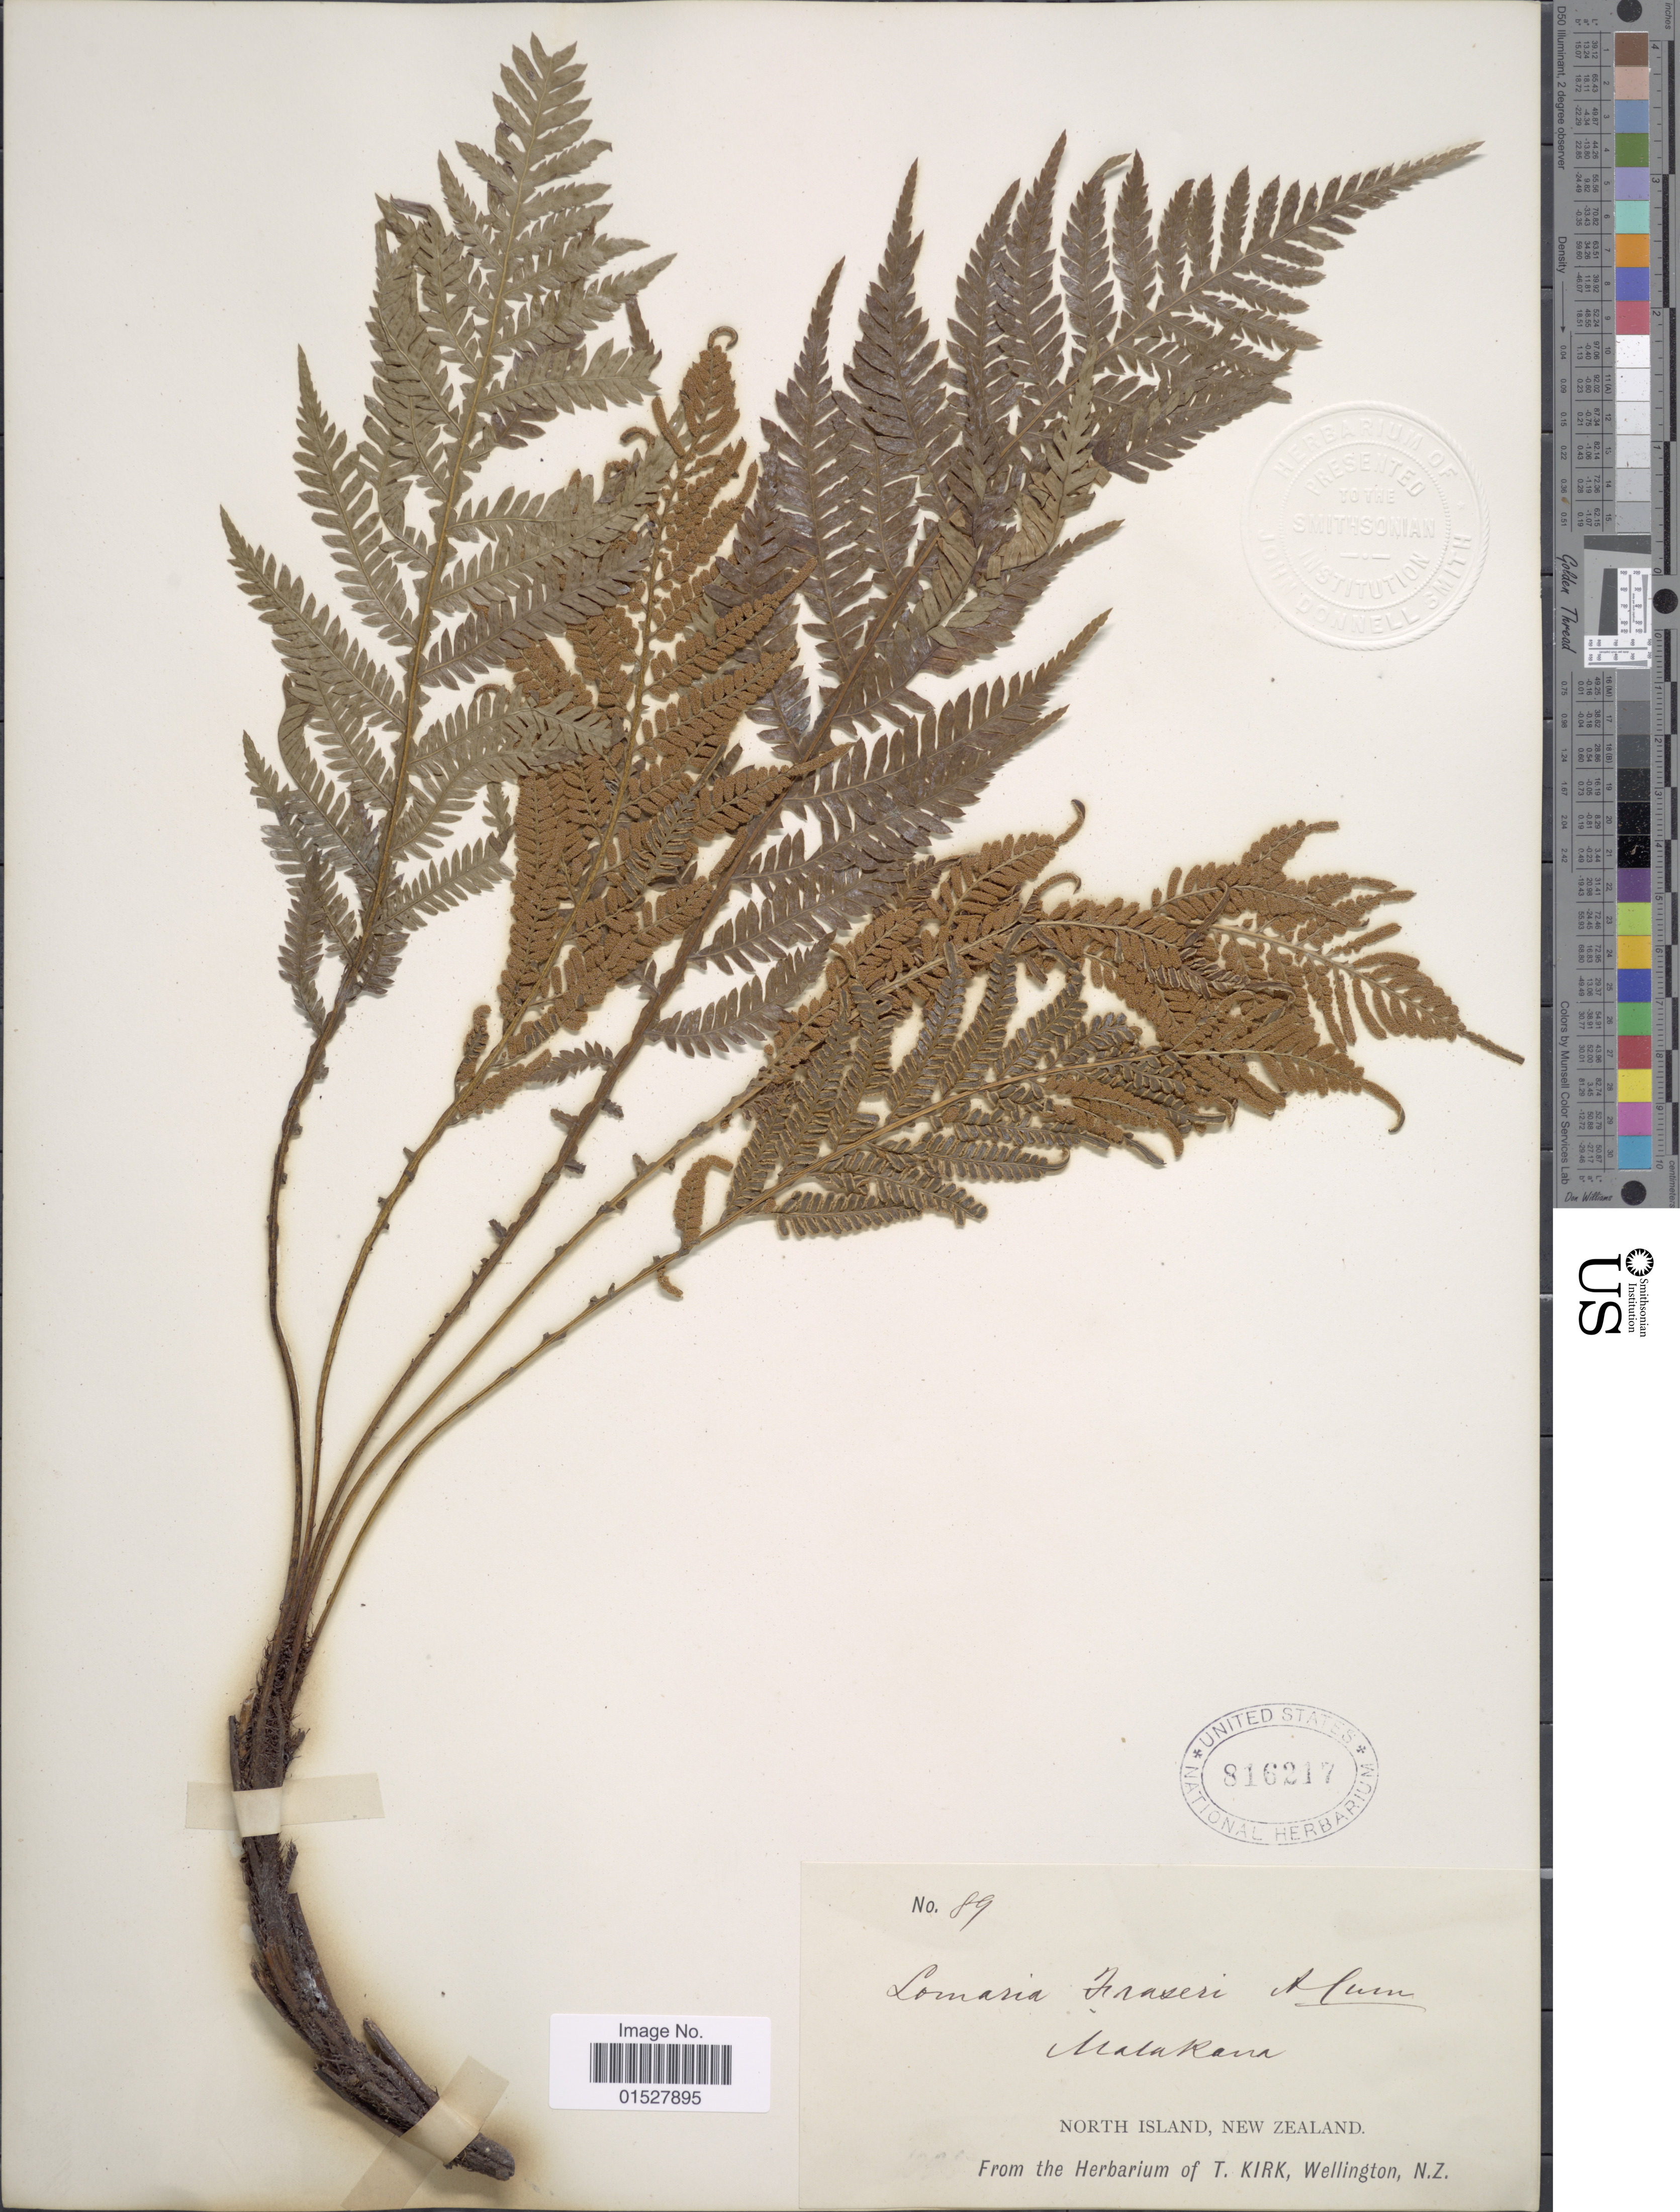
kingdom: Plantae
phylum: Tracheophyta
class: Polypodiopsida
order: Polypodiales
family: Blechnaceae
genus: Blechnum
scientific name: Blechnum fraseri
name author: (A. Cunn.) Luerss.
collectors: ex herb. T. Kirk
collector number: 89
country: New Zealand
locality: Matakana. North Island.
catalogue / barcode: US 816217